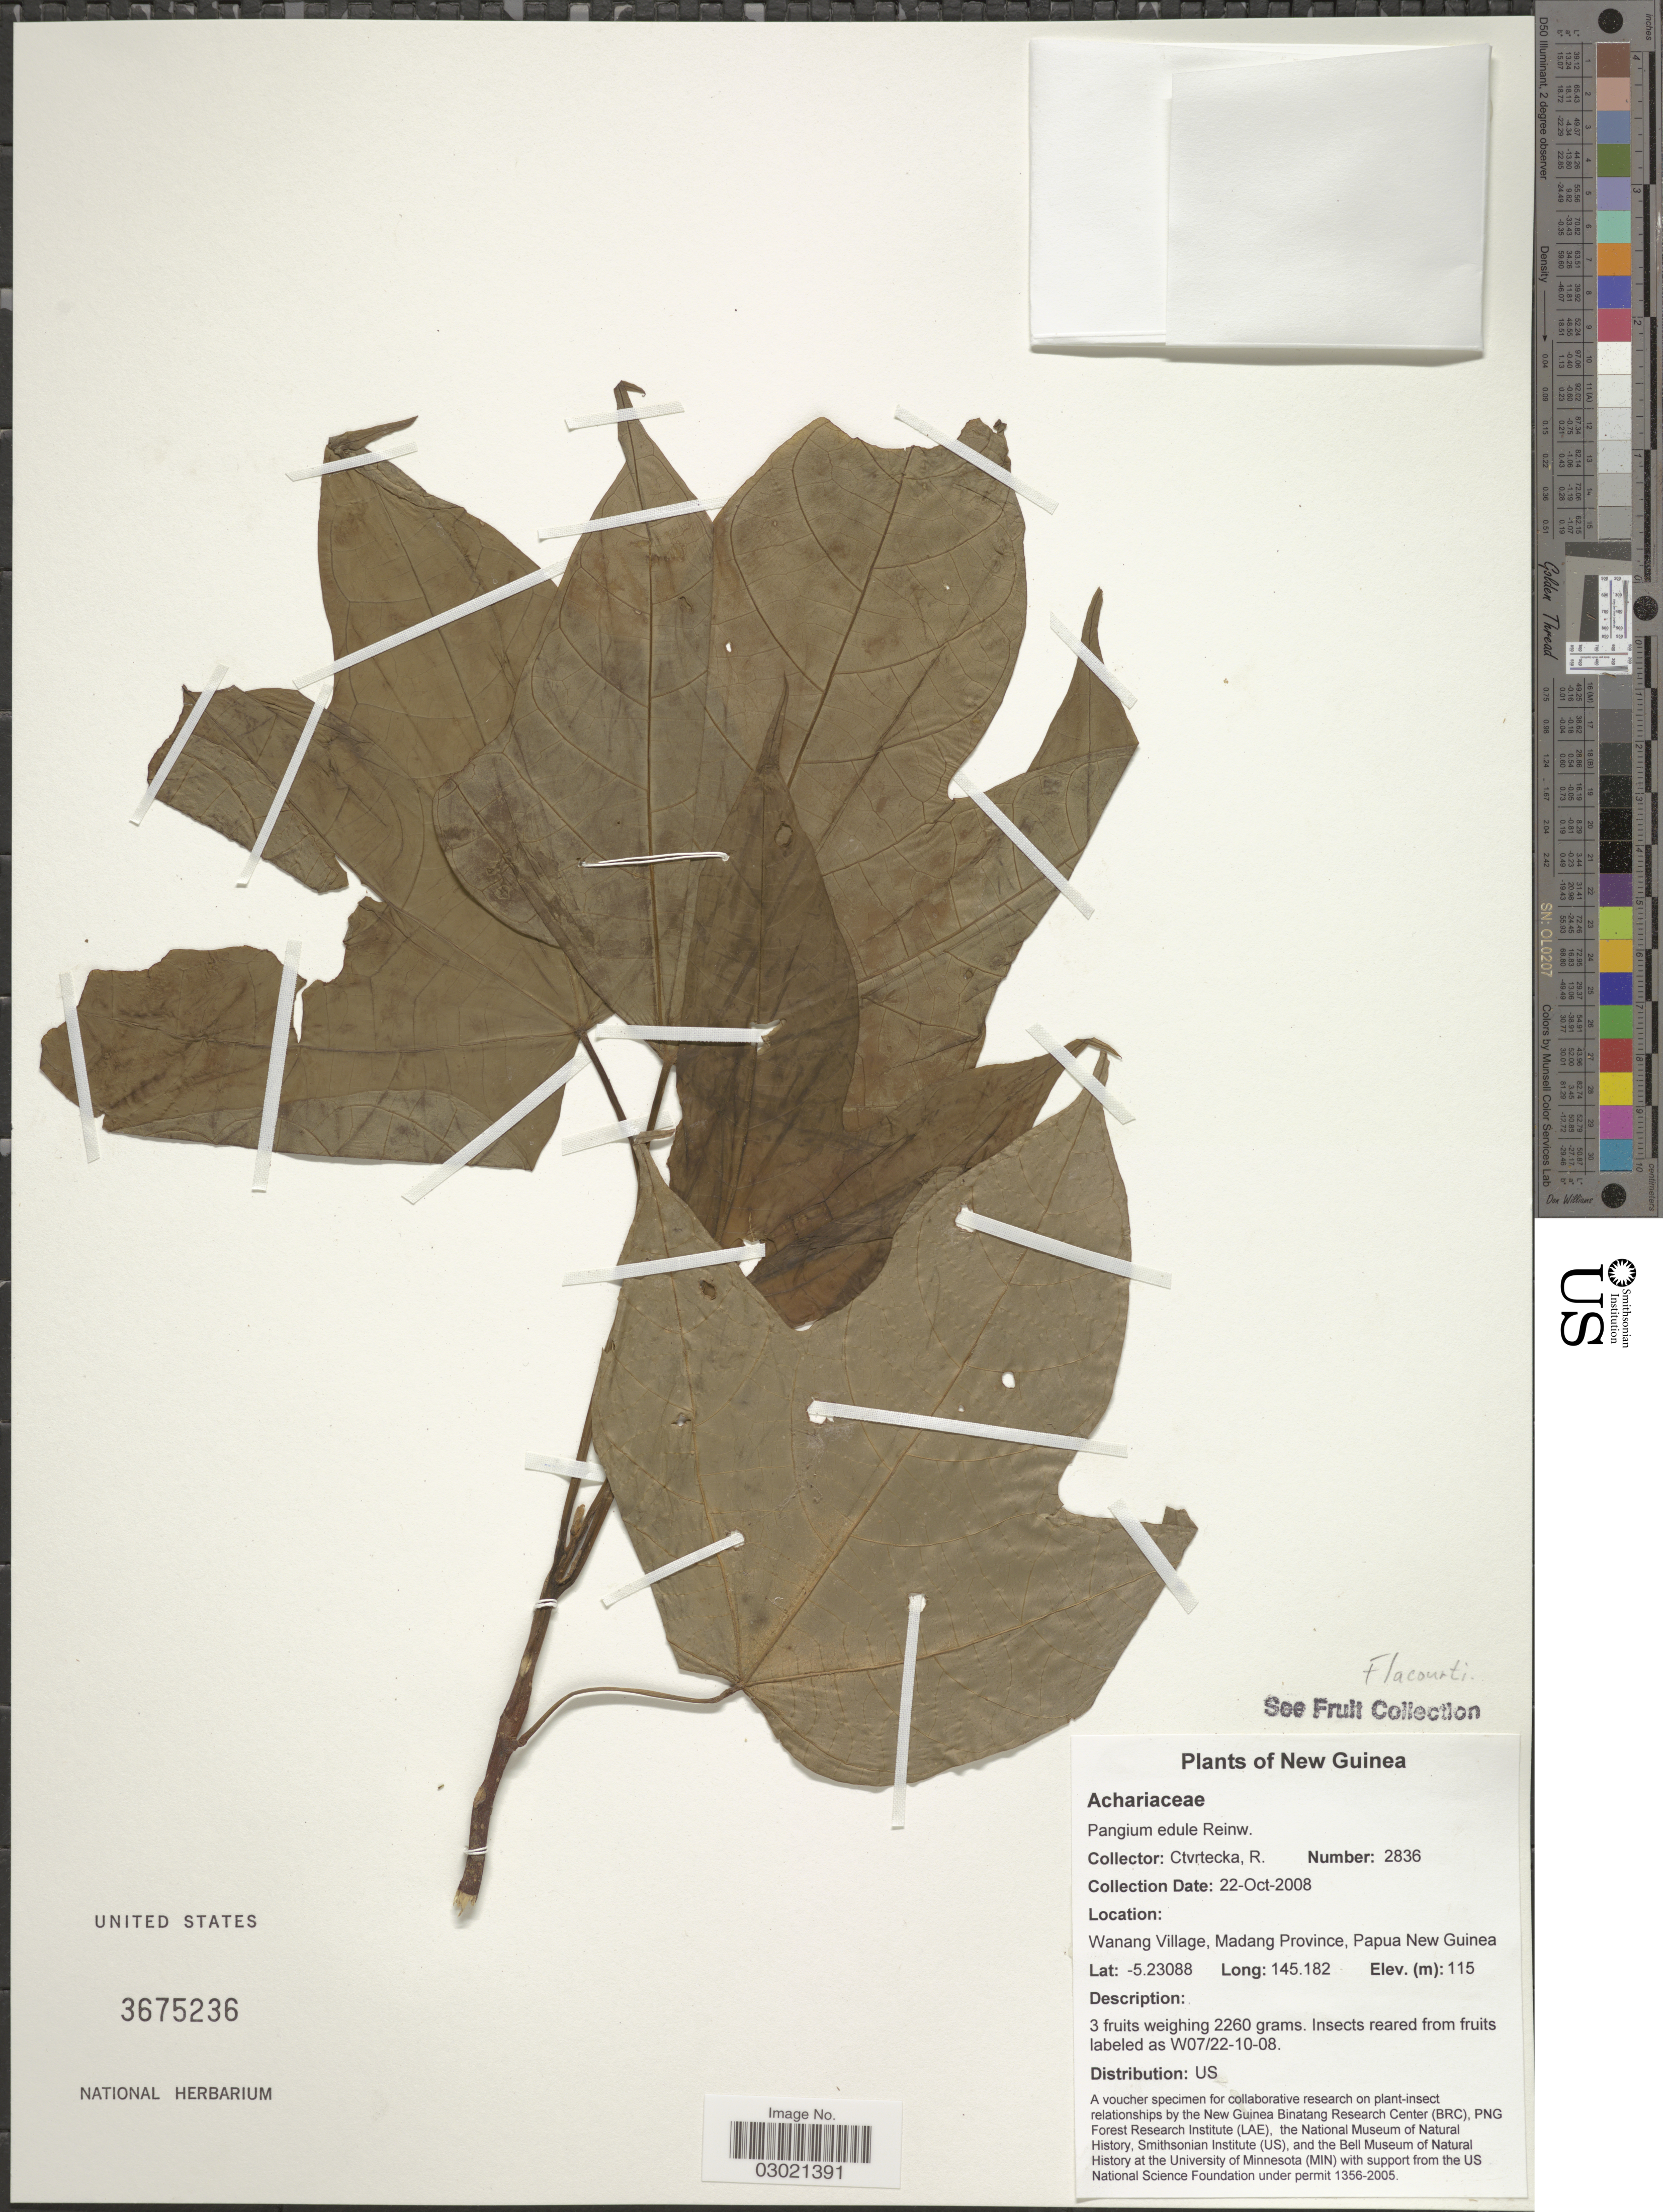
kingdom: Plantae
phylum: Tracheophyta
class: Magnoliopsida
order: Malpighiales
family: Achariaceae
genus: Pangium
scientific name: Pangium edule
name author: Reinw.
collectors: R. Ctvrtecka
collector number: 2836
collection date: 2008-10-22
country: Papua New Guinea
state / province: Madang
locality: New Guinea. Wanang Village, Madang Province.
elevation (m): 115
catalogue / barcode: US 3675236